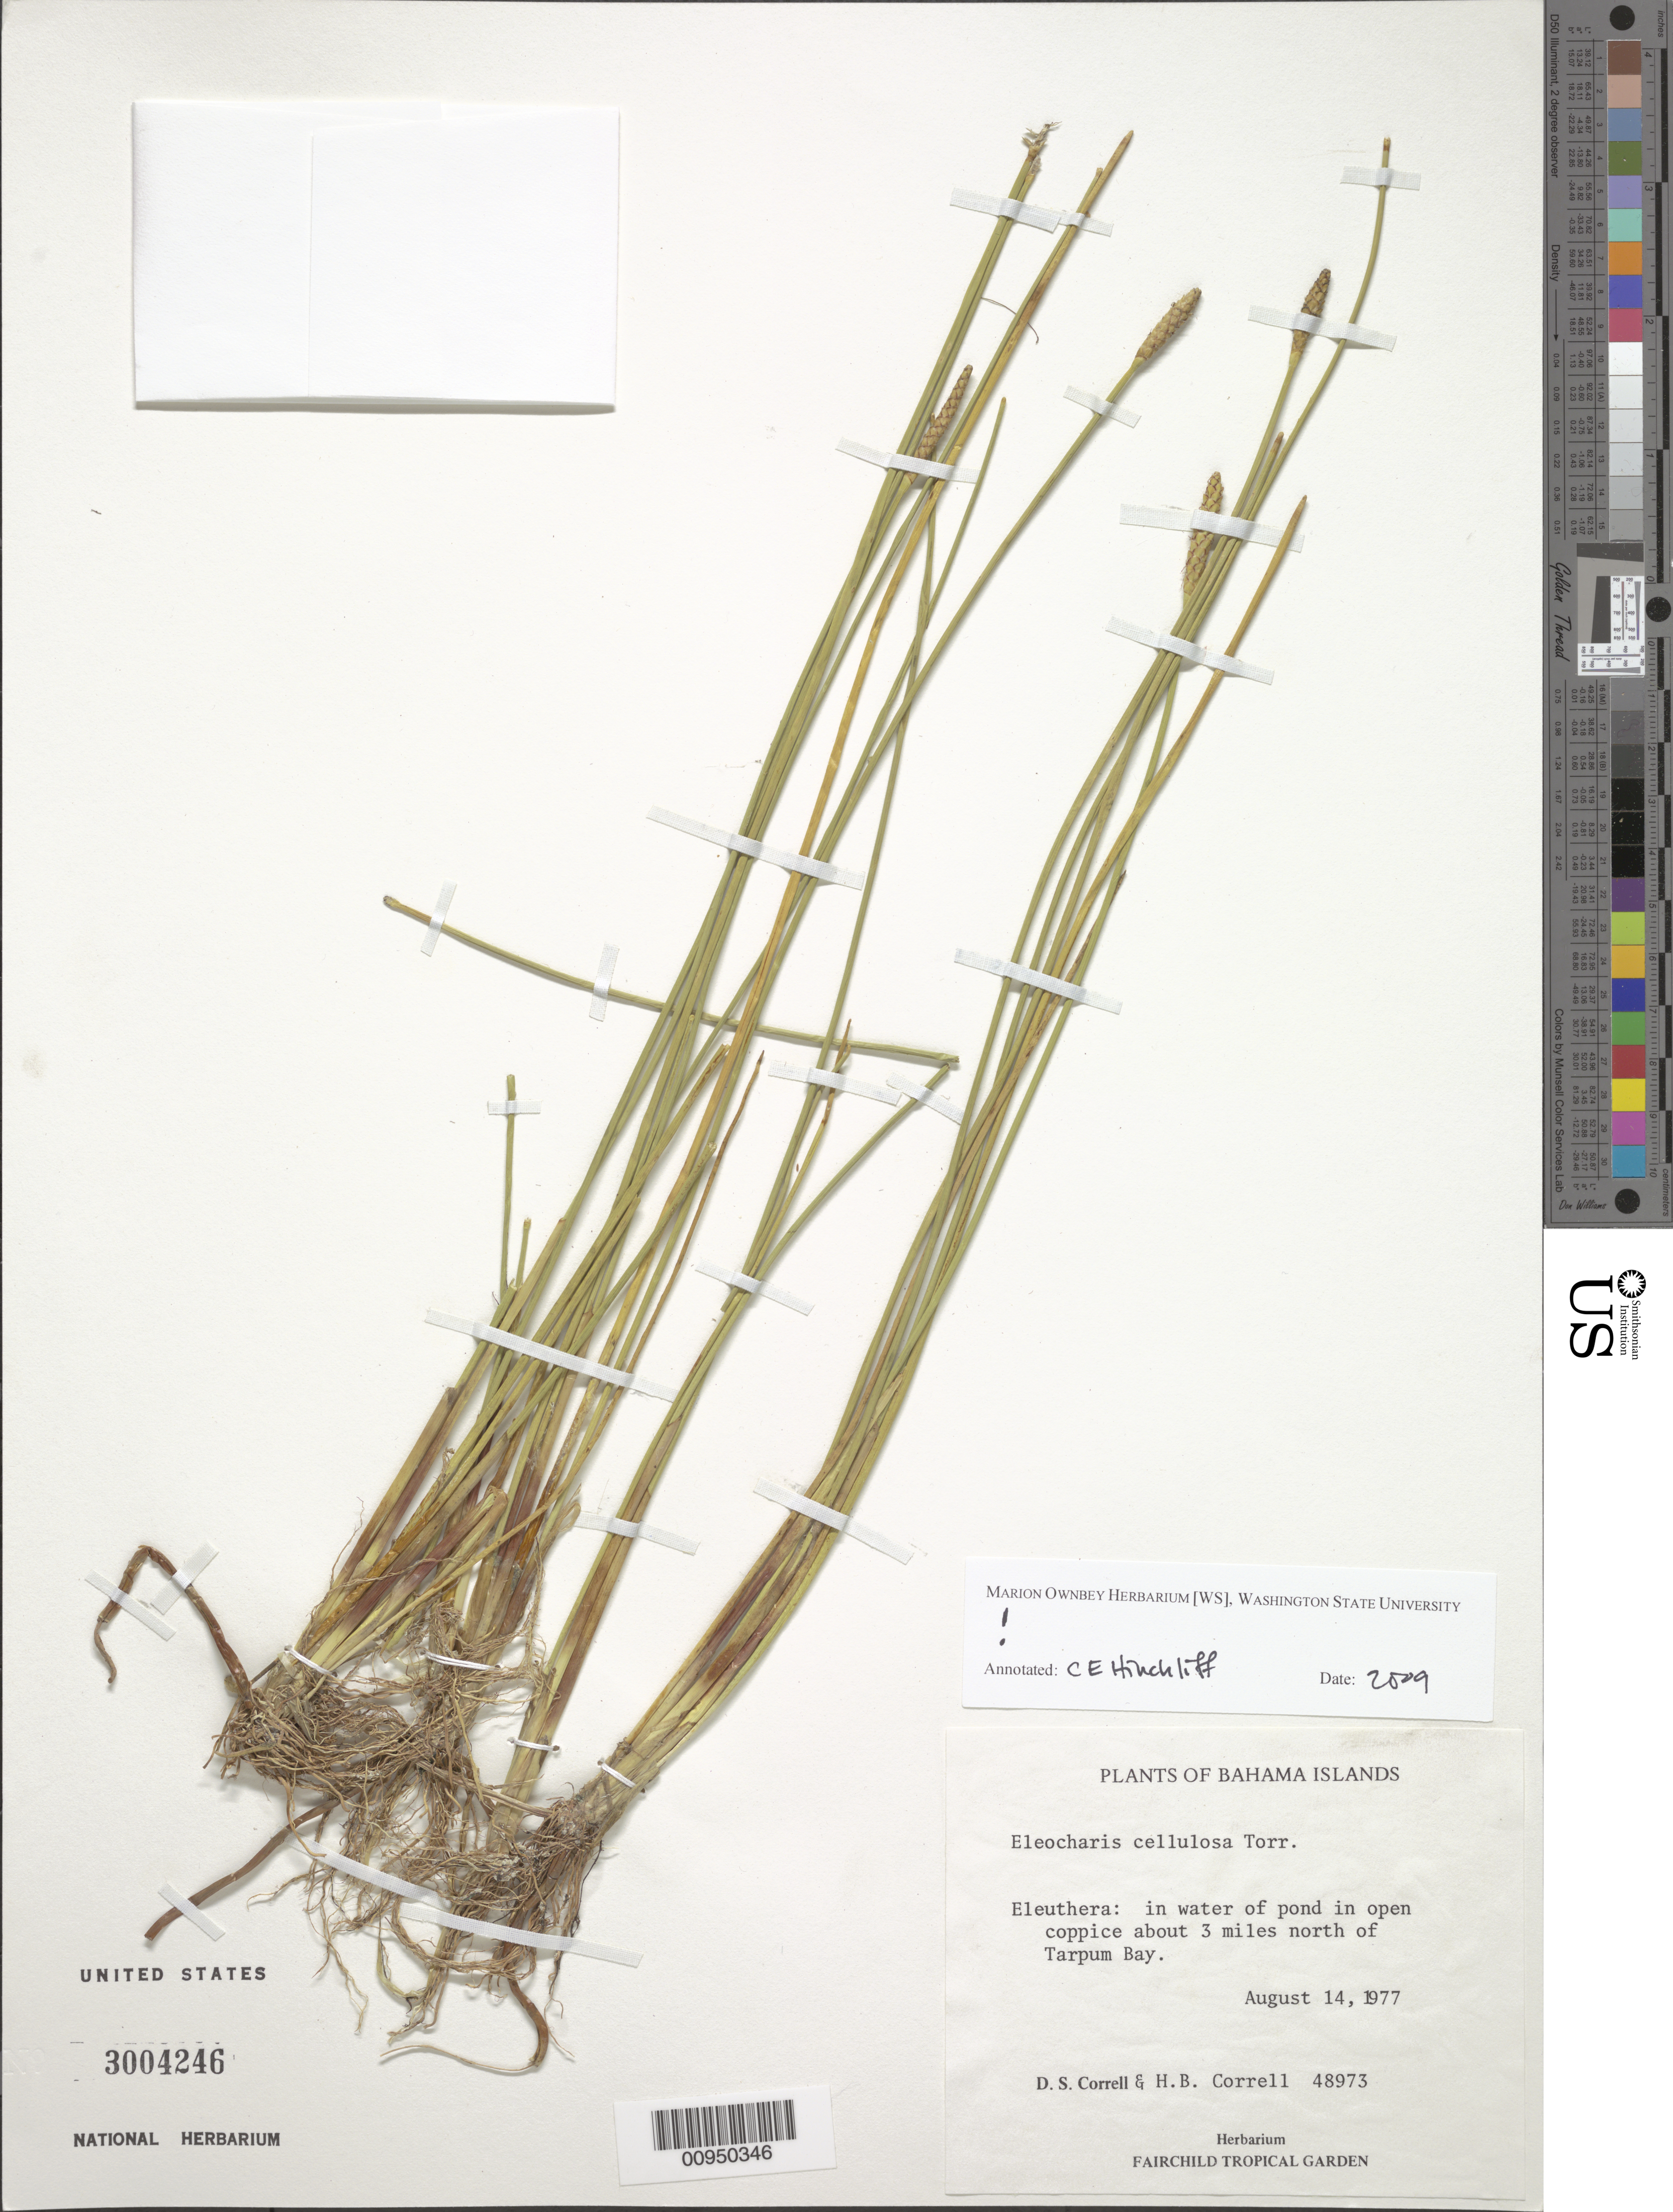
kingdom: Plantae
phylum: Tracheophyta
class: Liliopsida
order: Poales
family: Cyperaceae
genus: Eleocharis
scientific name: Eleocharis cellulosa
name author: Torr.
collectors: D. S. Correll & H. Correll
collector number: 48973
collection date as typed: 14 Aug 1977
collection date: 1977-08-14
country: Bahamas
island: Eleuthera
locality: About 3 miles N of Tarpum Bay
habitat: In water of pond in open coppice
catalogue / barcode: US 3004246